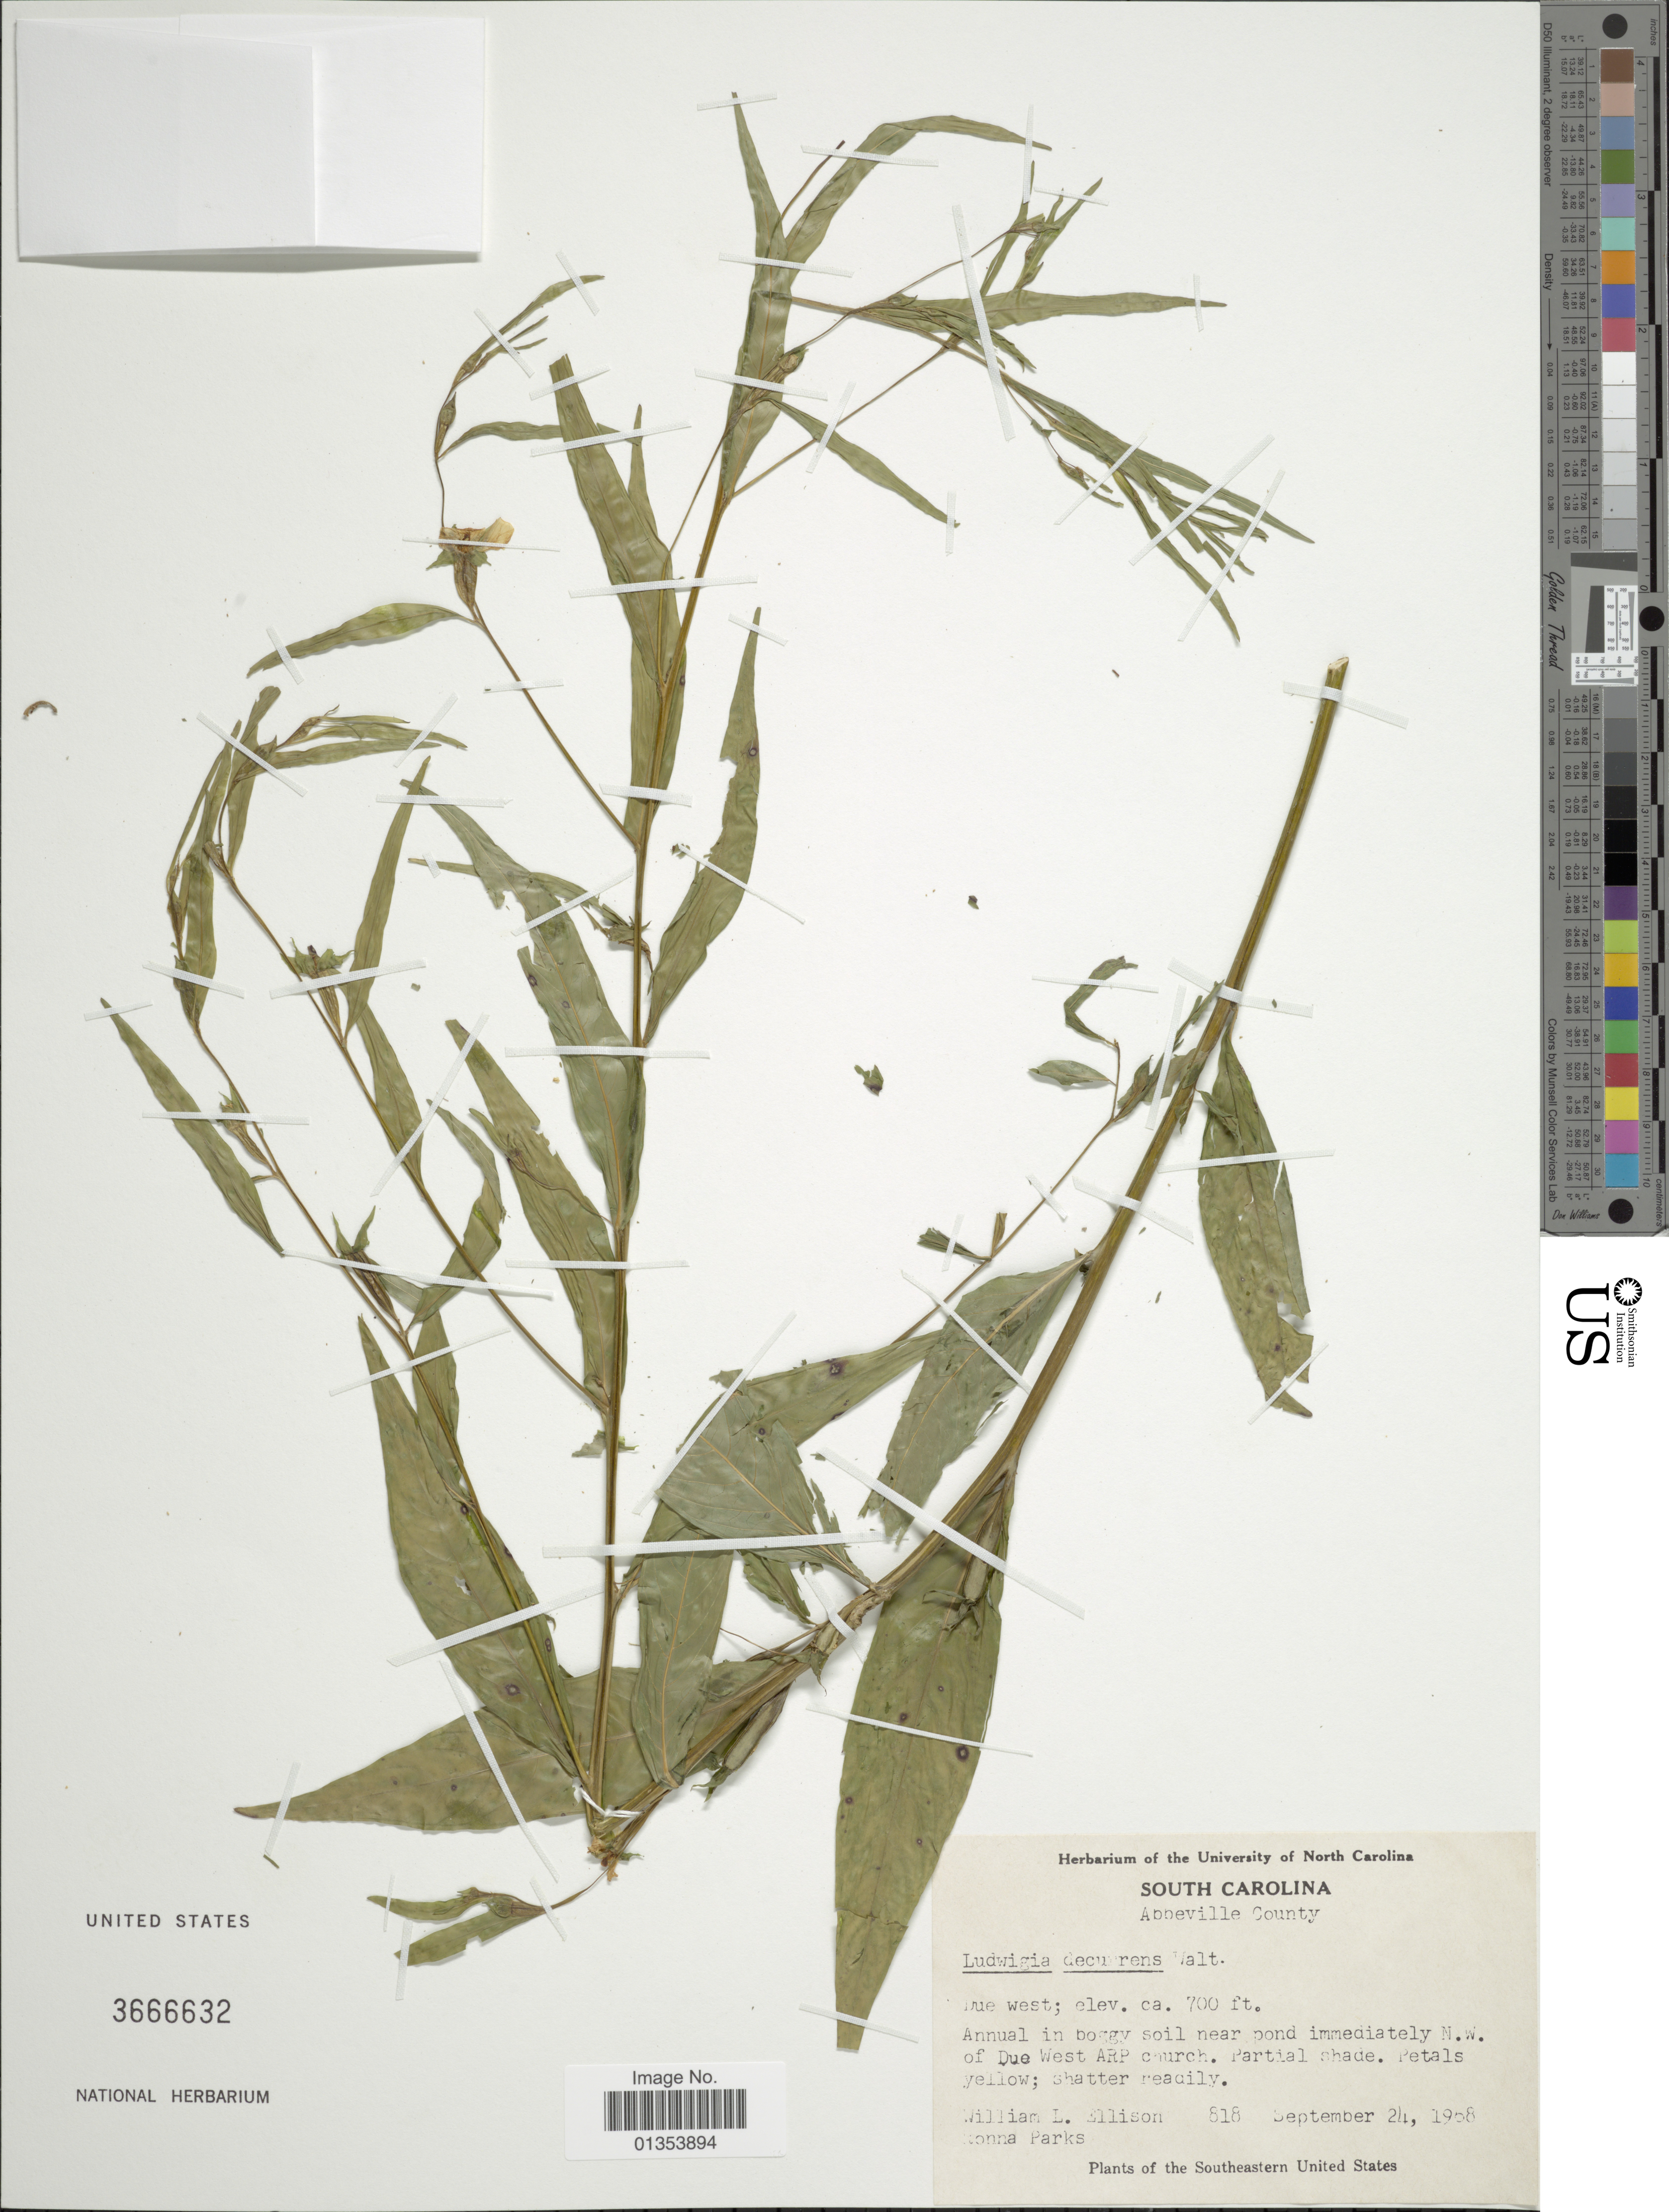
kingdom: Plantae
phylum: Tracheophyta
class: Magnoliopsida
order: Myrtales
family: Onagraceae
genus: Ludwigia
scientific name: Ludwigia decurrens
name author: Walter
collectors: W. L. Ellison & R. Parks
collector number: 818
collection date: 1958-09-24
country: United States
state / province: South Carolina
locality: Abbeville County, N.W. of Due West ARP church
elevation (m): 213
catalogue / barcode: US 3666632